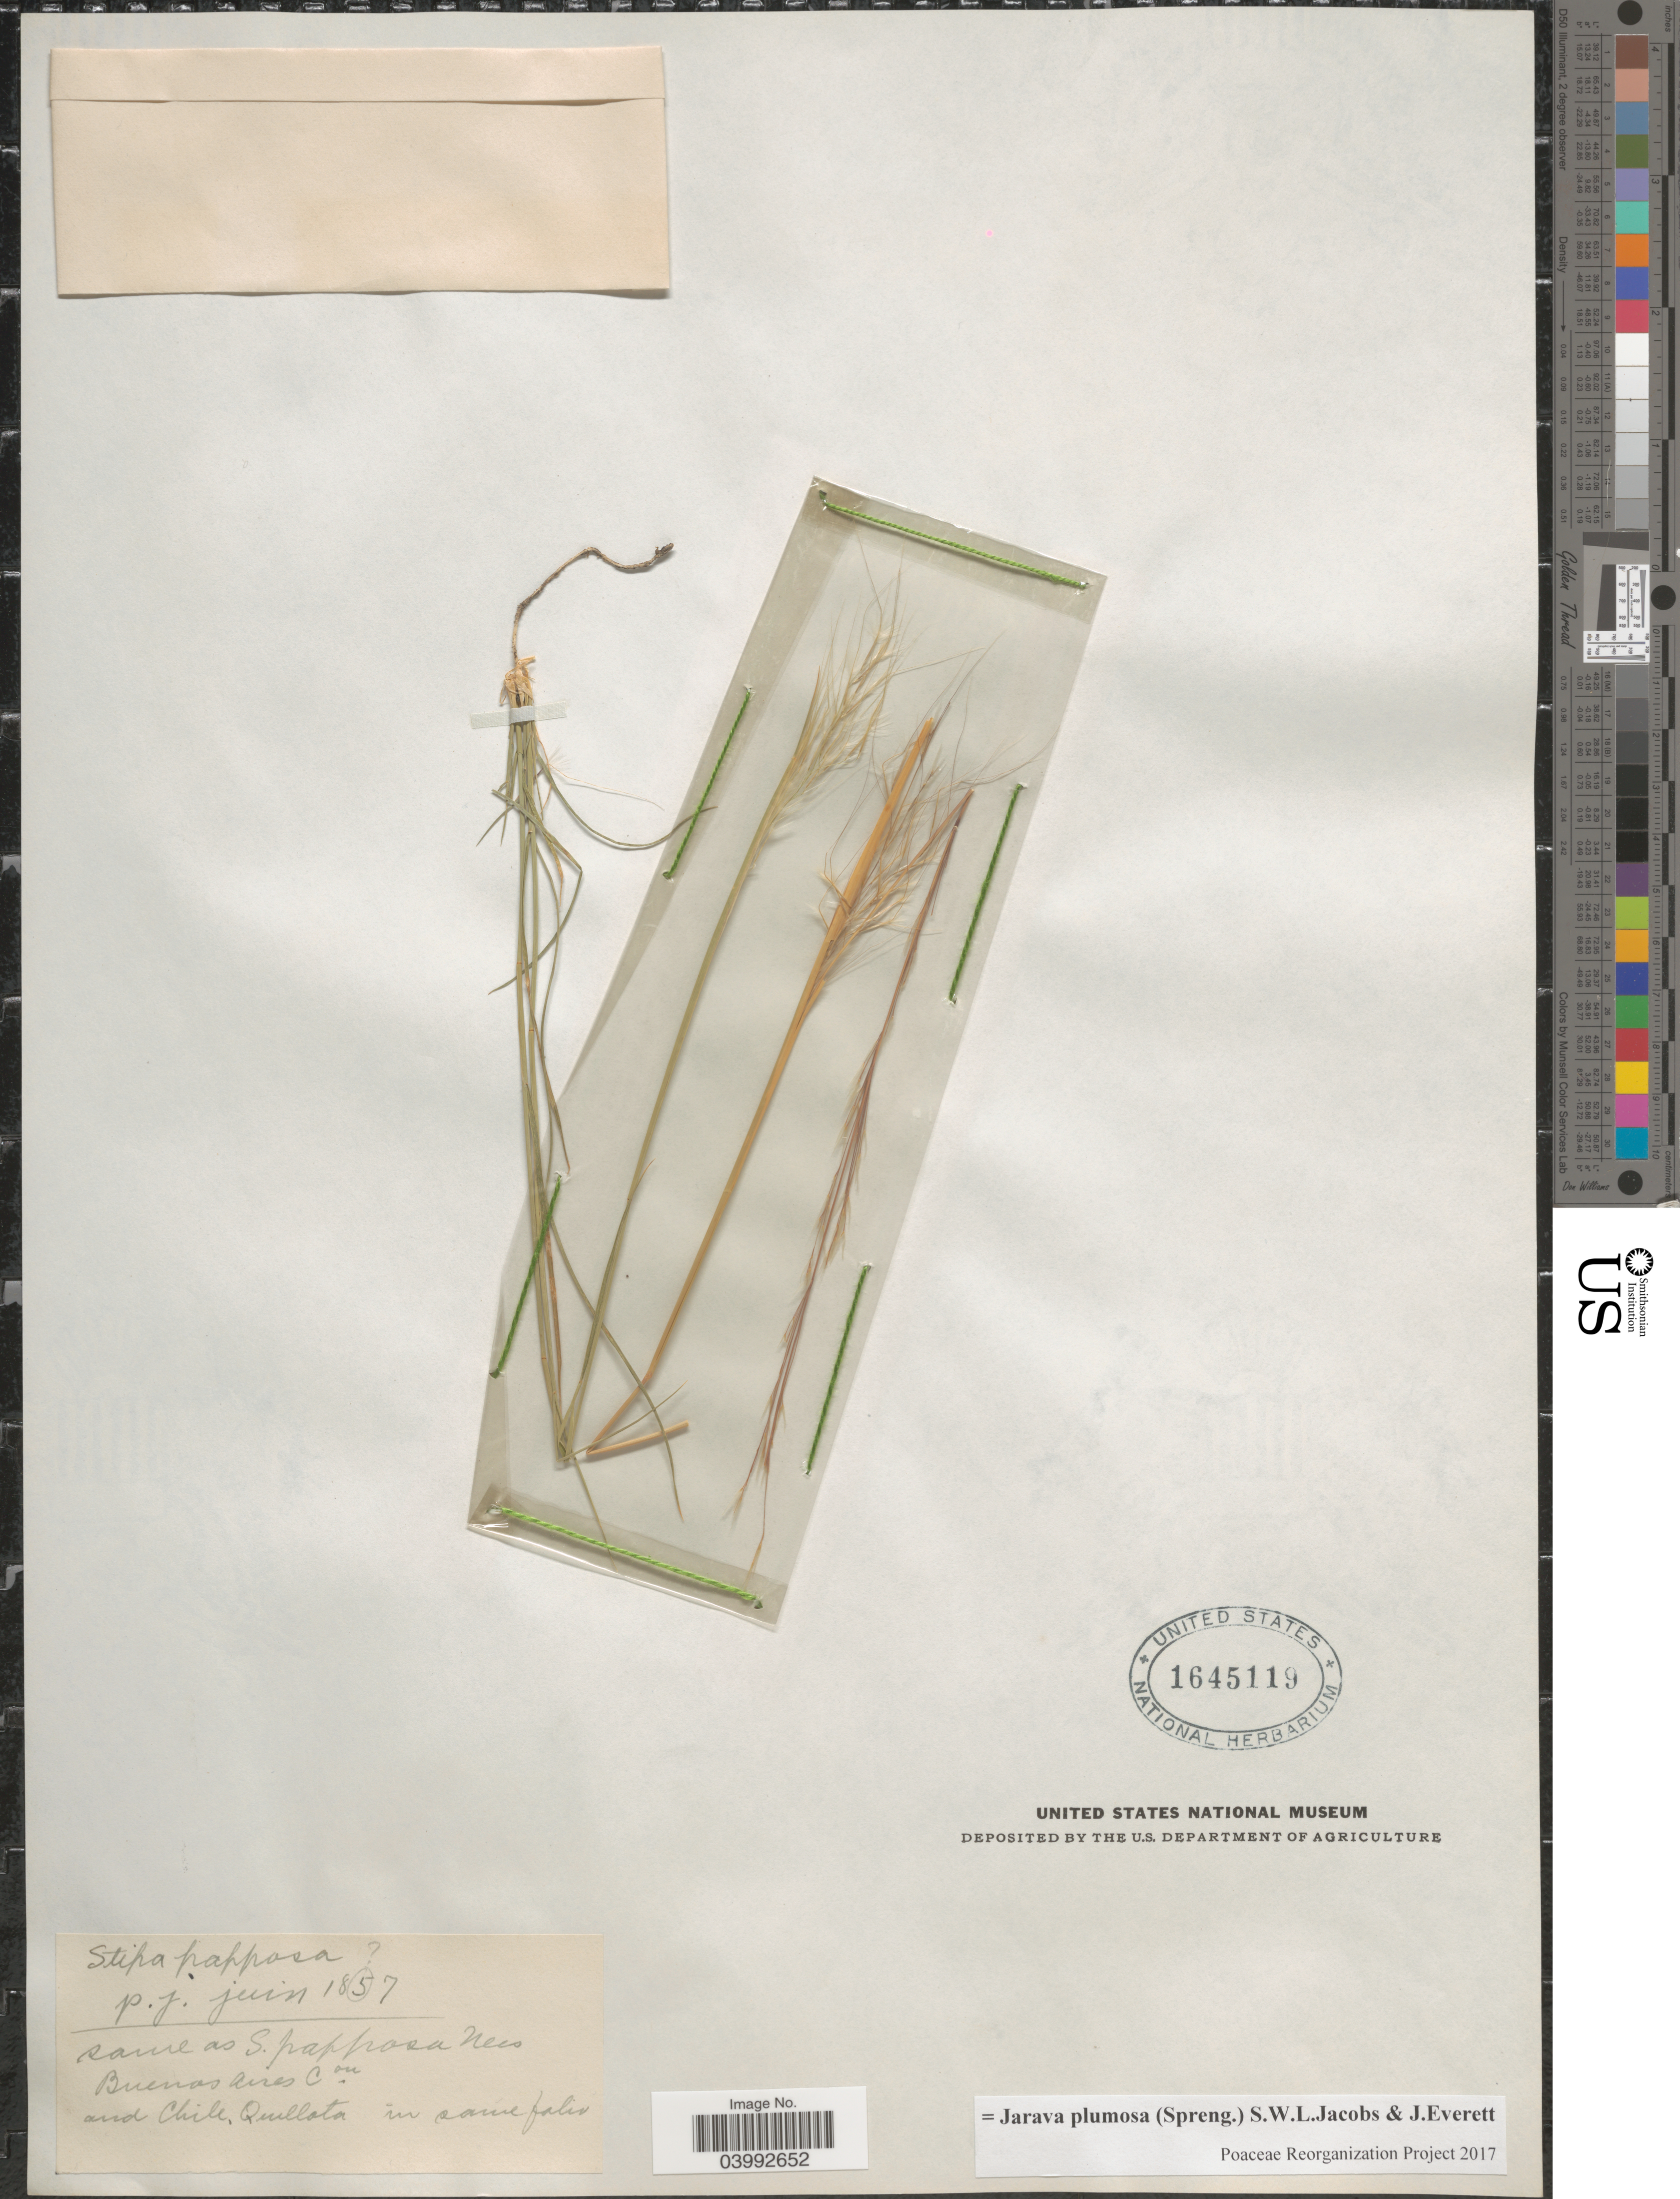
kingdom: Plantae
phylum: Tracheophyta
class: Liliopsida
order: Poales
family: Poaceae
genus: Jarava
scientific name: Jarava plumosa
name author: (Spreng.) S.W.L. Jacobs & J. Everett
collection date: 1857-06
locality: Buenos Aires Con and Chili, Quillota.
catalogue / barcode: US 1645119